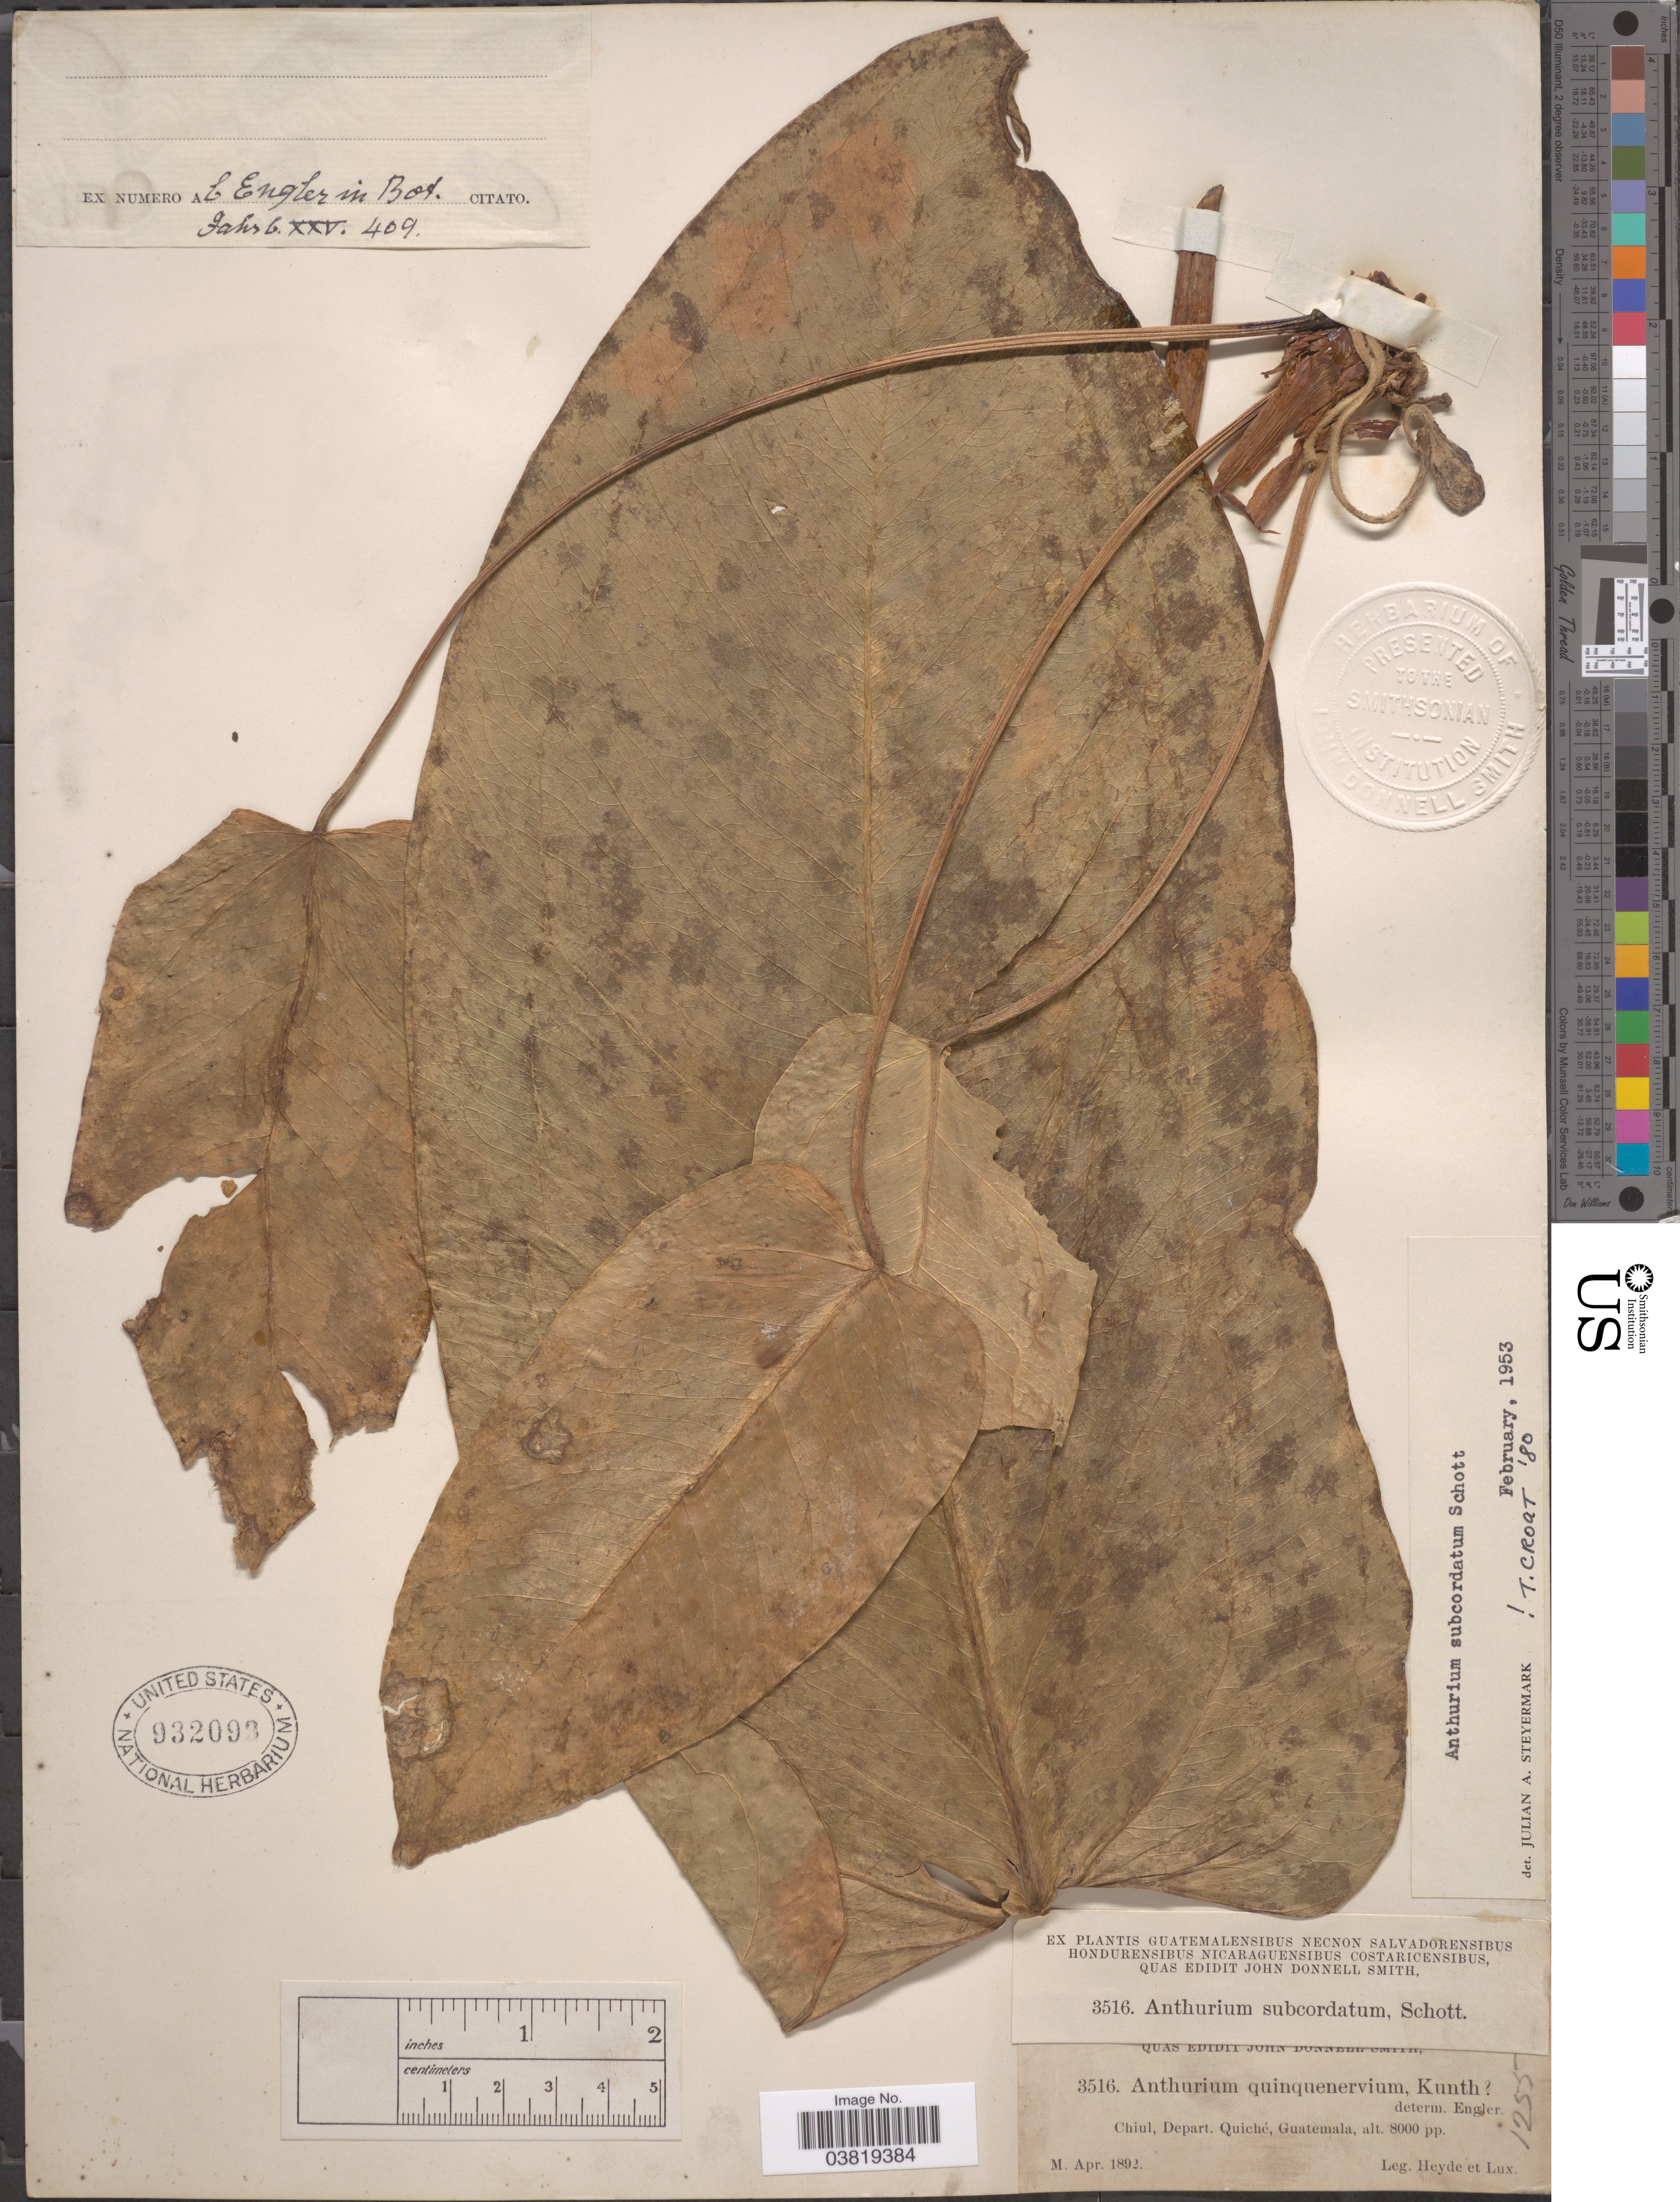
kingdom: Plantae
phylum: Tracheophyta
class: Liliopsida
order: Alismatales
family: Araceae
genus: Anthurium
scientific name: Anthurium subcordatum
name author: Schott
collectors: Heyde & Lux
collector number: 3516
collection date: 1892-04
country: Guatemala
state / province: El Quiche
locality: Chiul, Depart. Quiché.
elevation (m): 2438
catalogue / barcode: US 932093